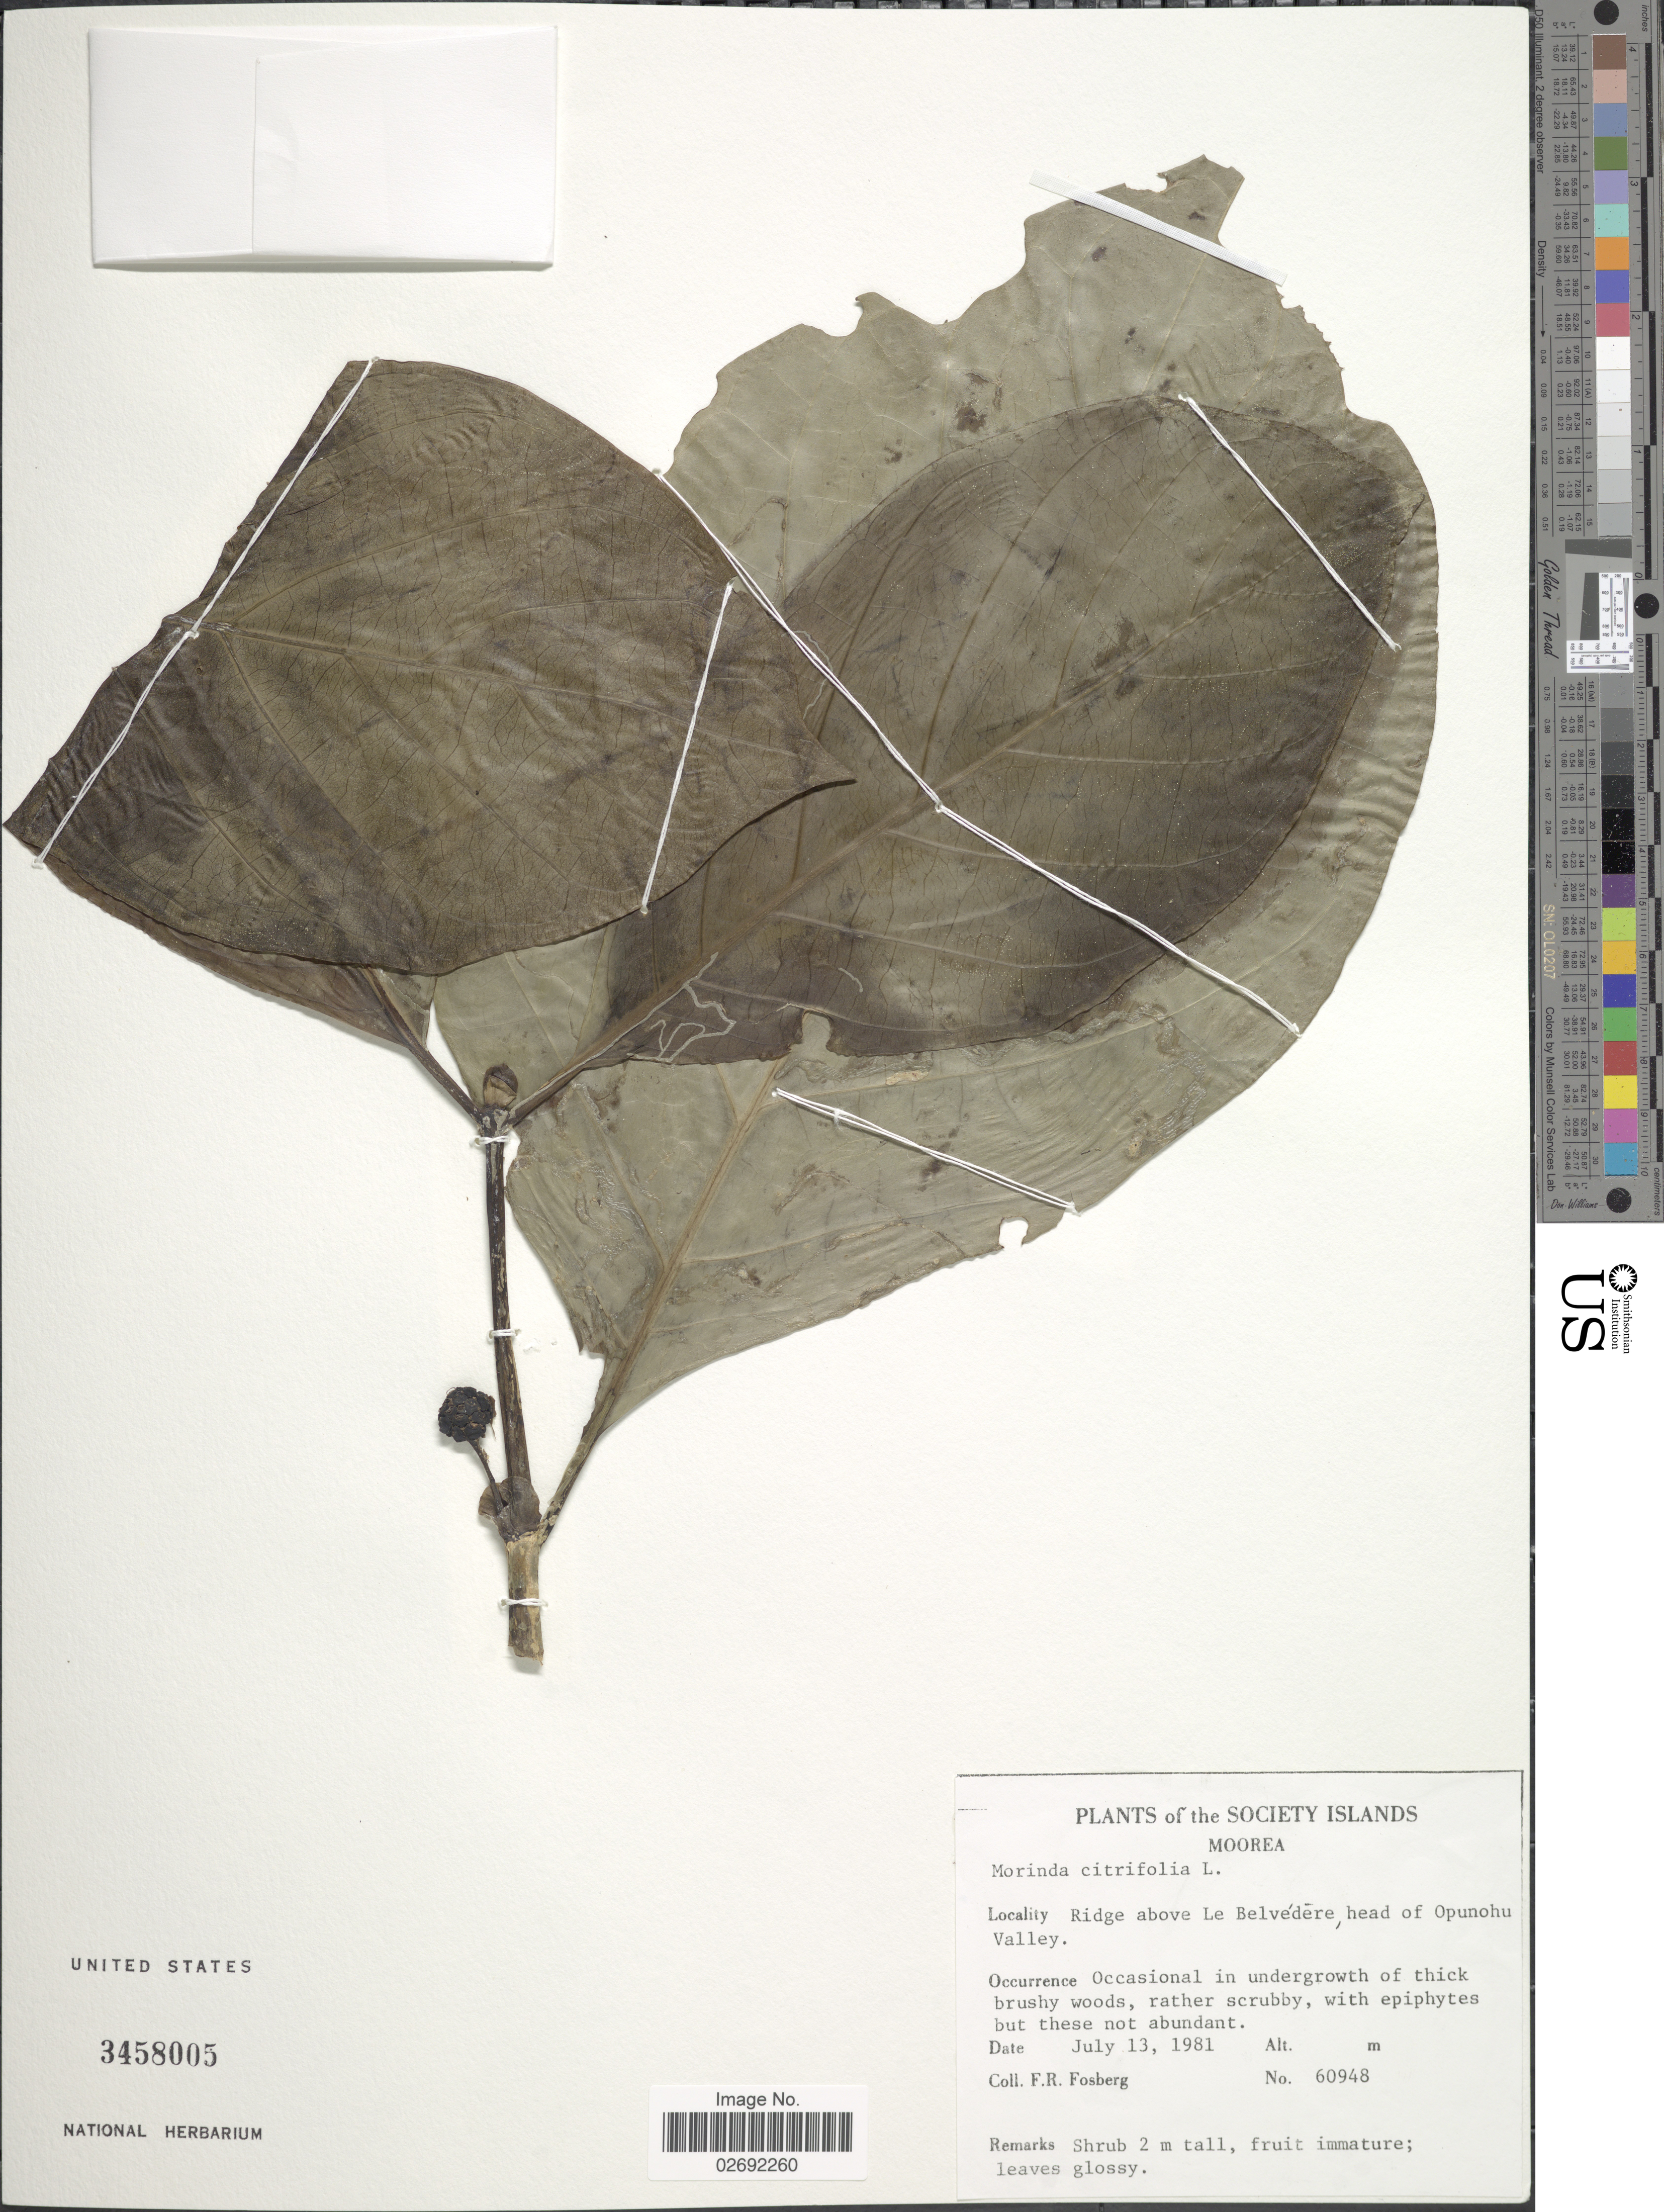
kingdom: Plantae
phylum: Tracheophyta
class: Magnoliopsida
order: Gentianales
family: Rubiaceae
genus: Morinda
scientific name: Morinda citrifolia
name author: L.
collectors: F. R. Fosberg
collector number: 60948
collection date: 1981-07-13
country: French Polynesia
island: Moorea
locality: Society Islands. Moorea. Ridge above Le Beldvédére, head of Opunohu Valley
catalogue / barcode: US 3458005